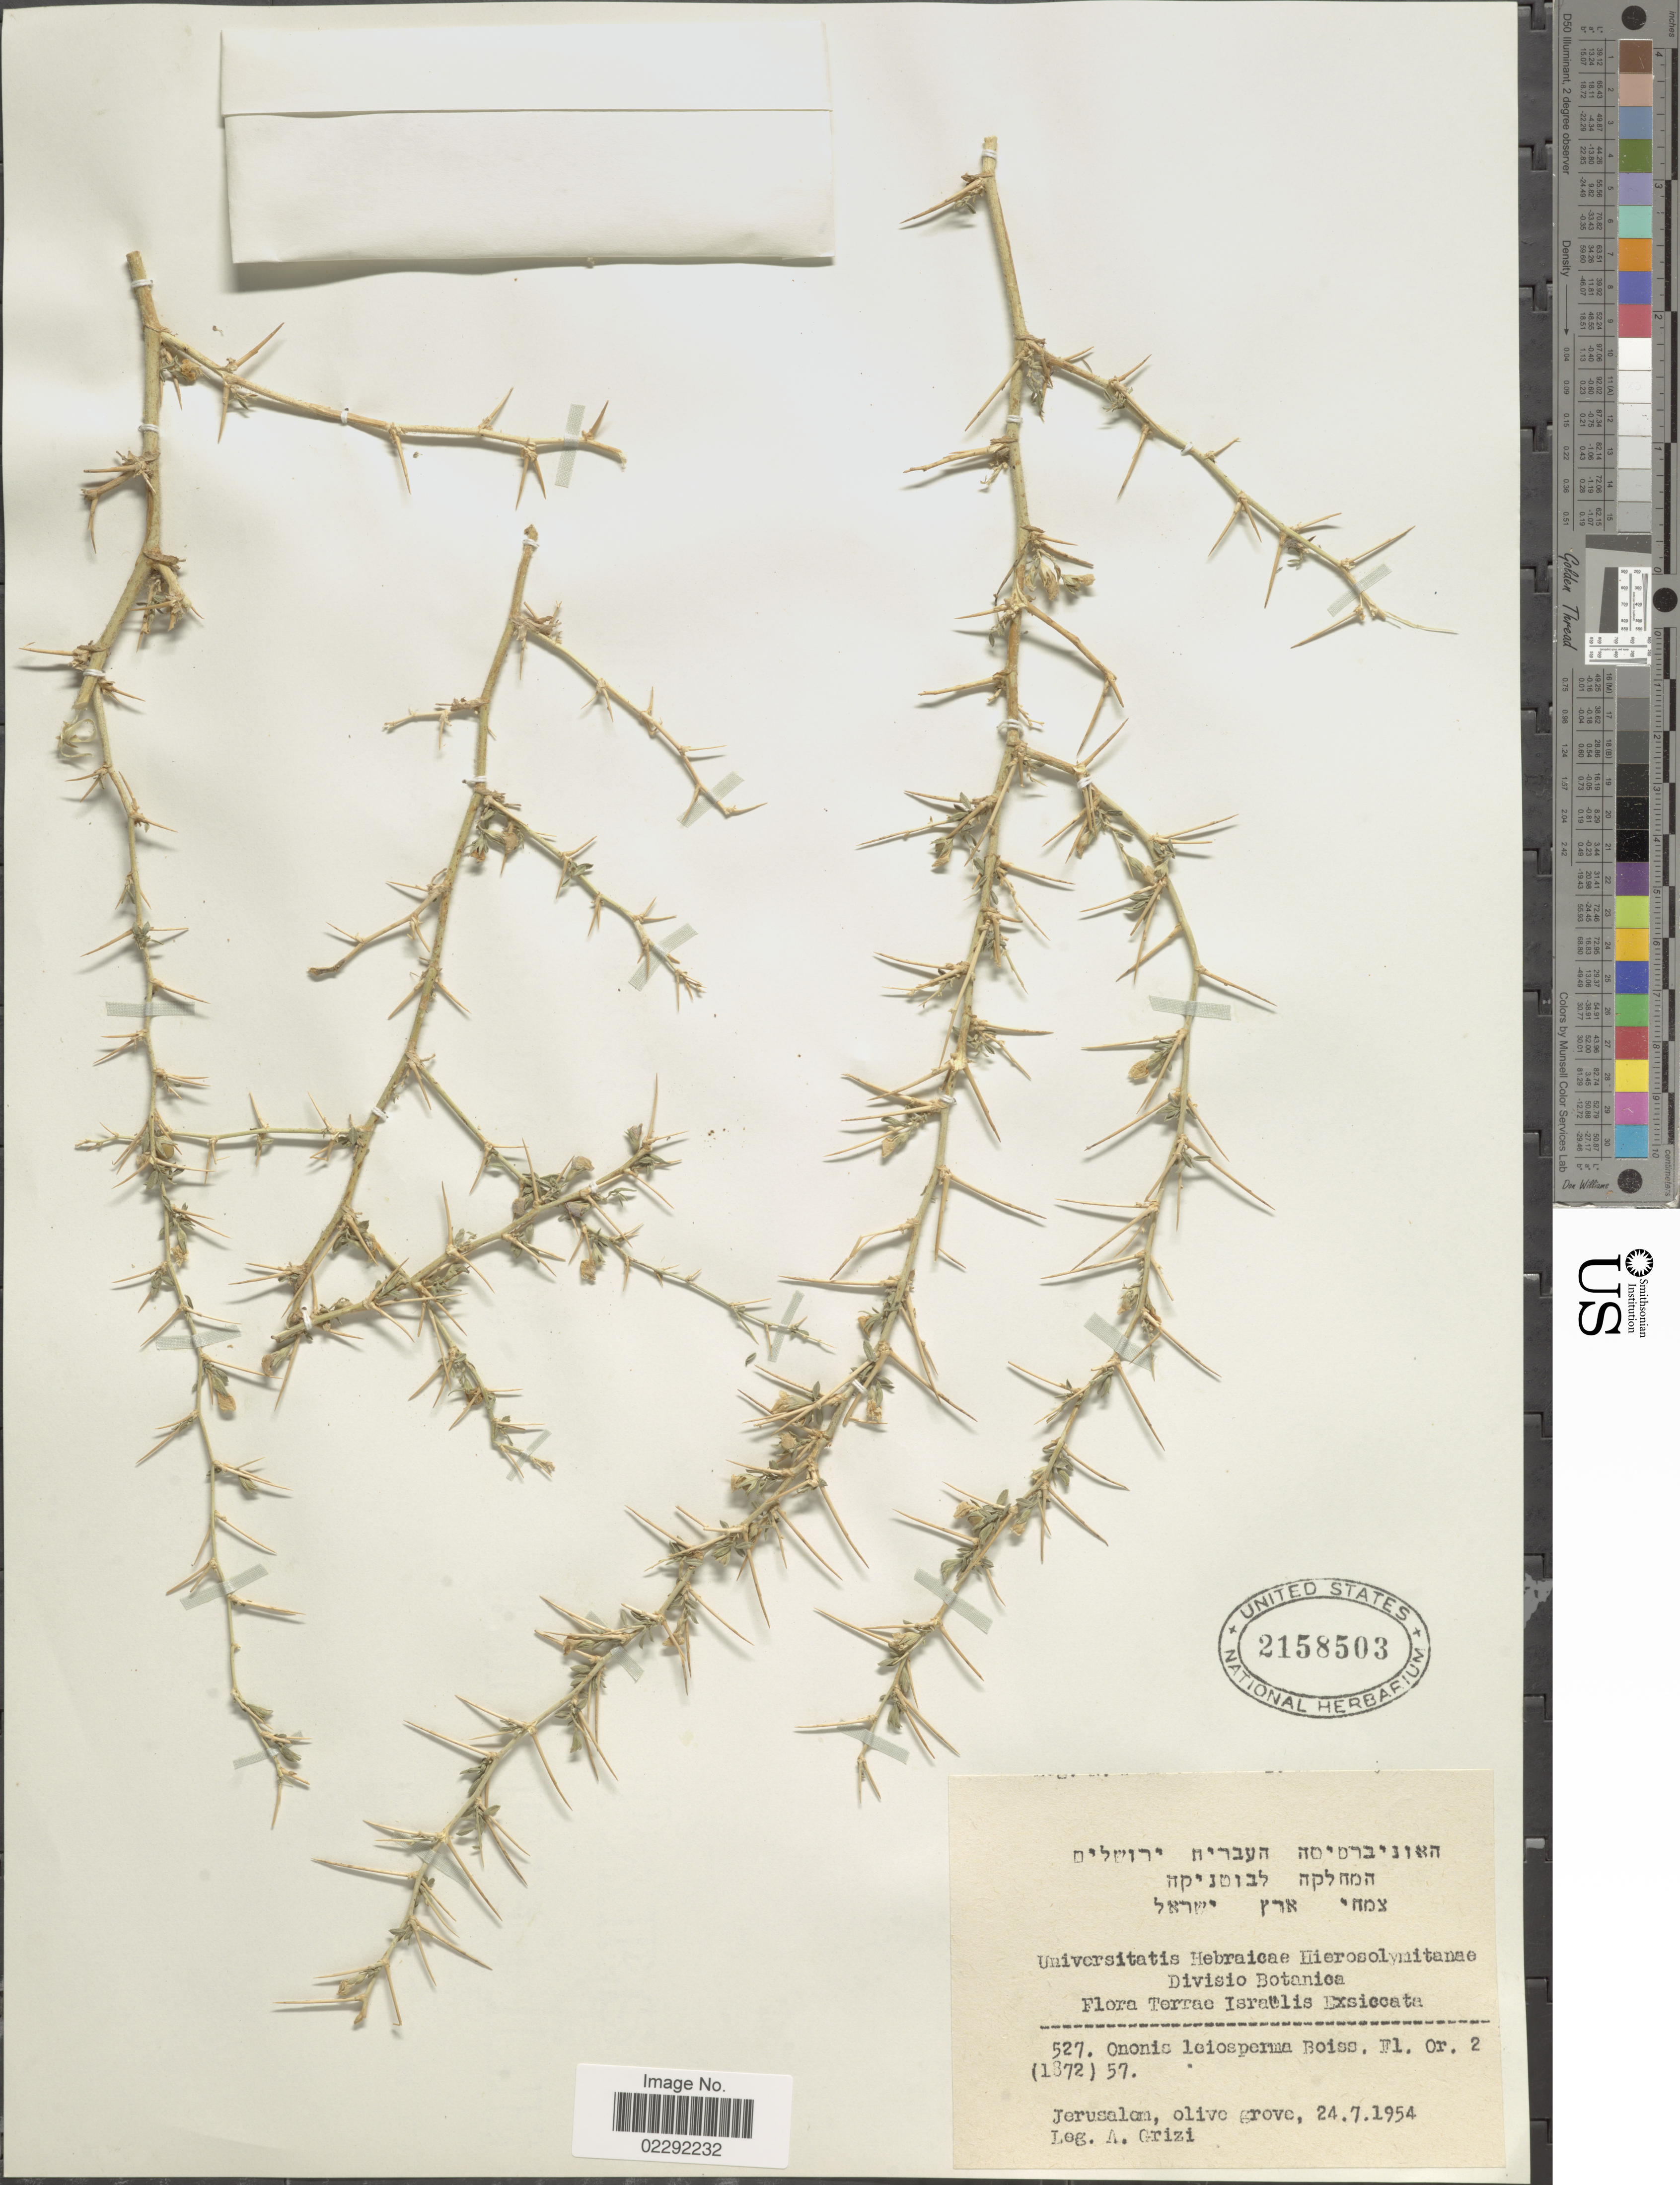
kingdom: Plantae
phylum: Tracheophyta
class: Magnoliopsida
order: Fabales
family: Fabaceae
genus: Ononis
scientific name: Ononis leiosperma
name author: Boiss.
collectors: A. Grizi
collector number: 527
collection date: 1954-07-24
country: Israel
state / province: Jerusalem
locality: Olive grove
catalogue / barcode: US 2158503